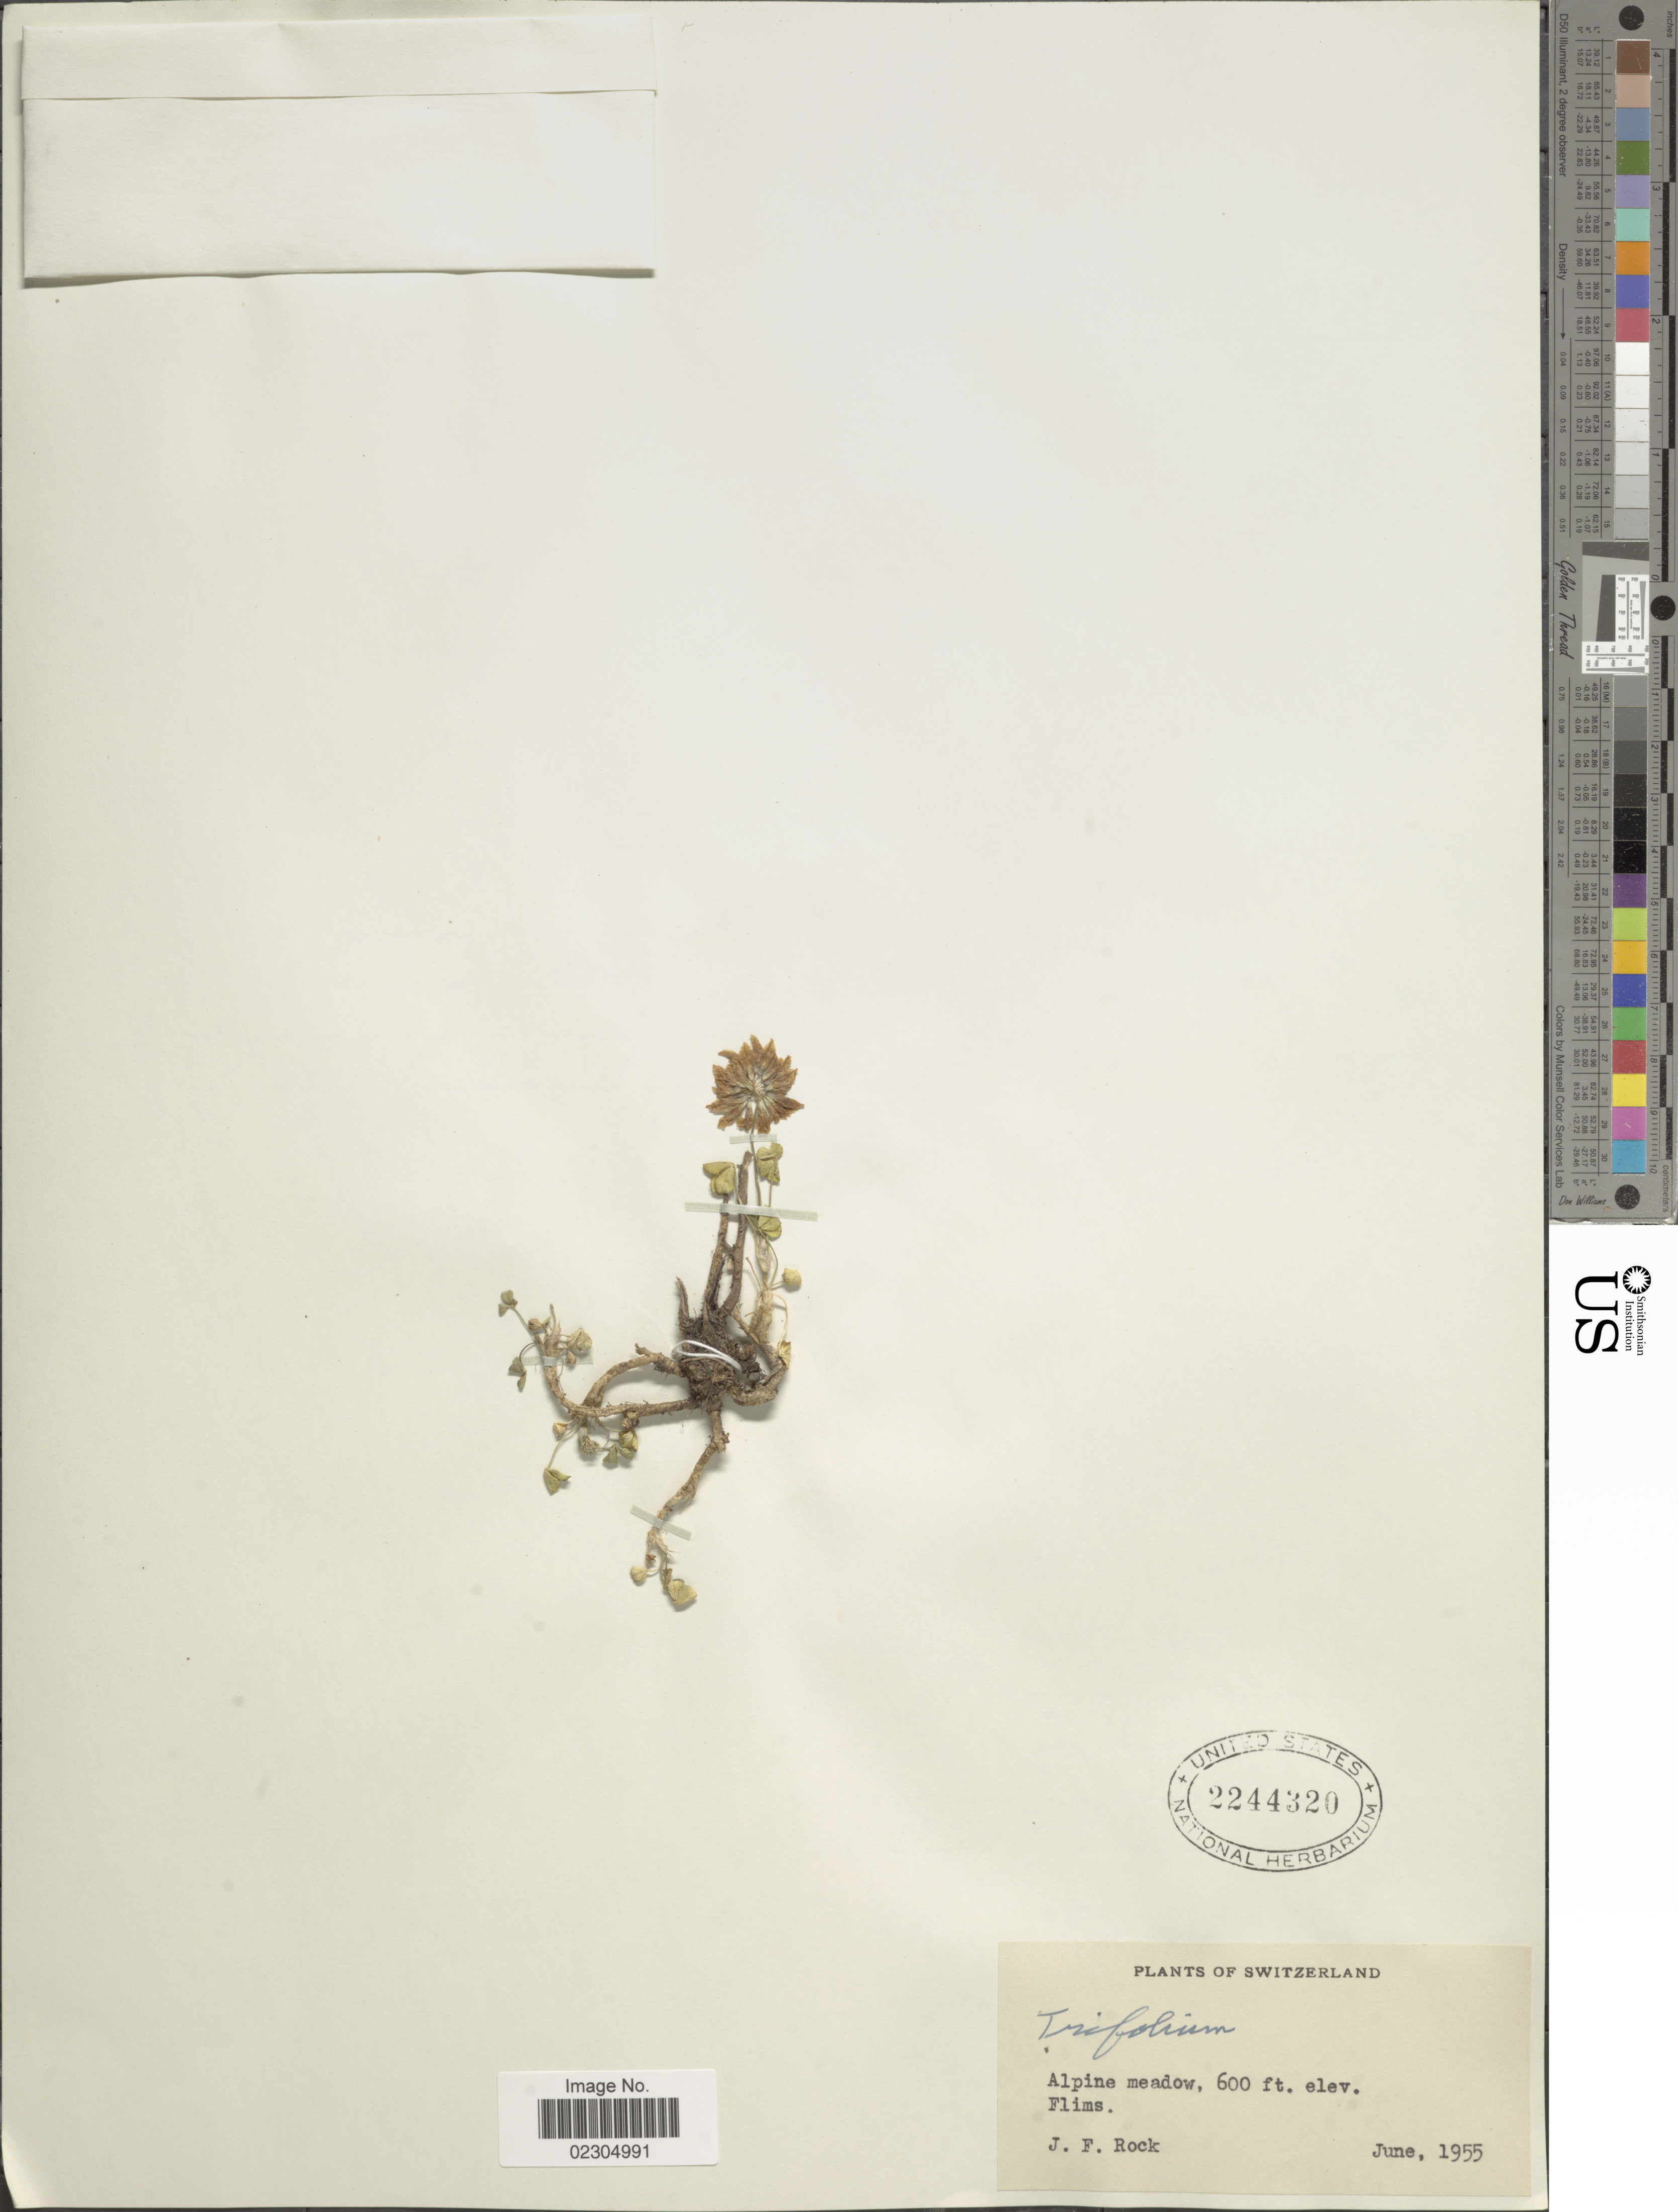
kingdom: Plantae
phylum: Tracheophyta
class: Magnoliopsida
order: Fabales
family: Fabaceae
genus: Trifolium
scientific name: Trifolium sp.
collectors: J. Rock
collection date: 1955-06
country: Switzerland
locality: Alpine meadows. Flims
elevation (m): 183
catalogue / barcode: US 2244320